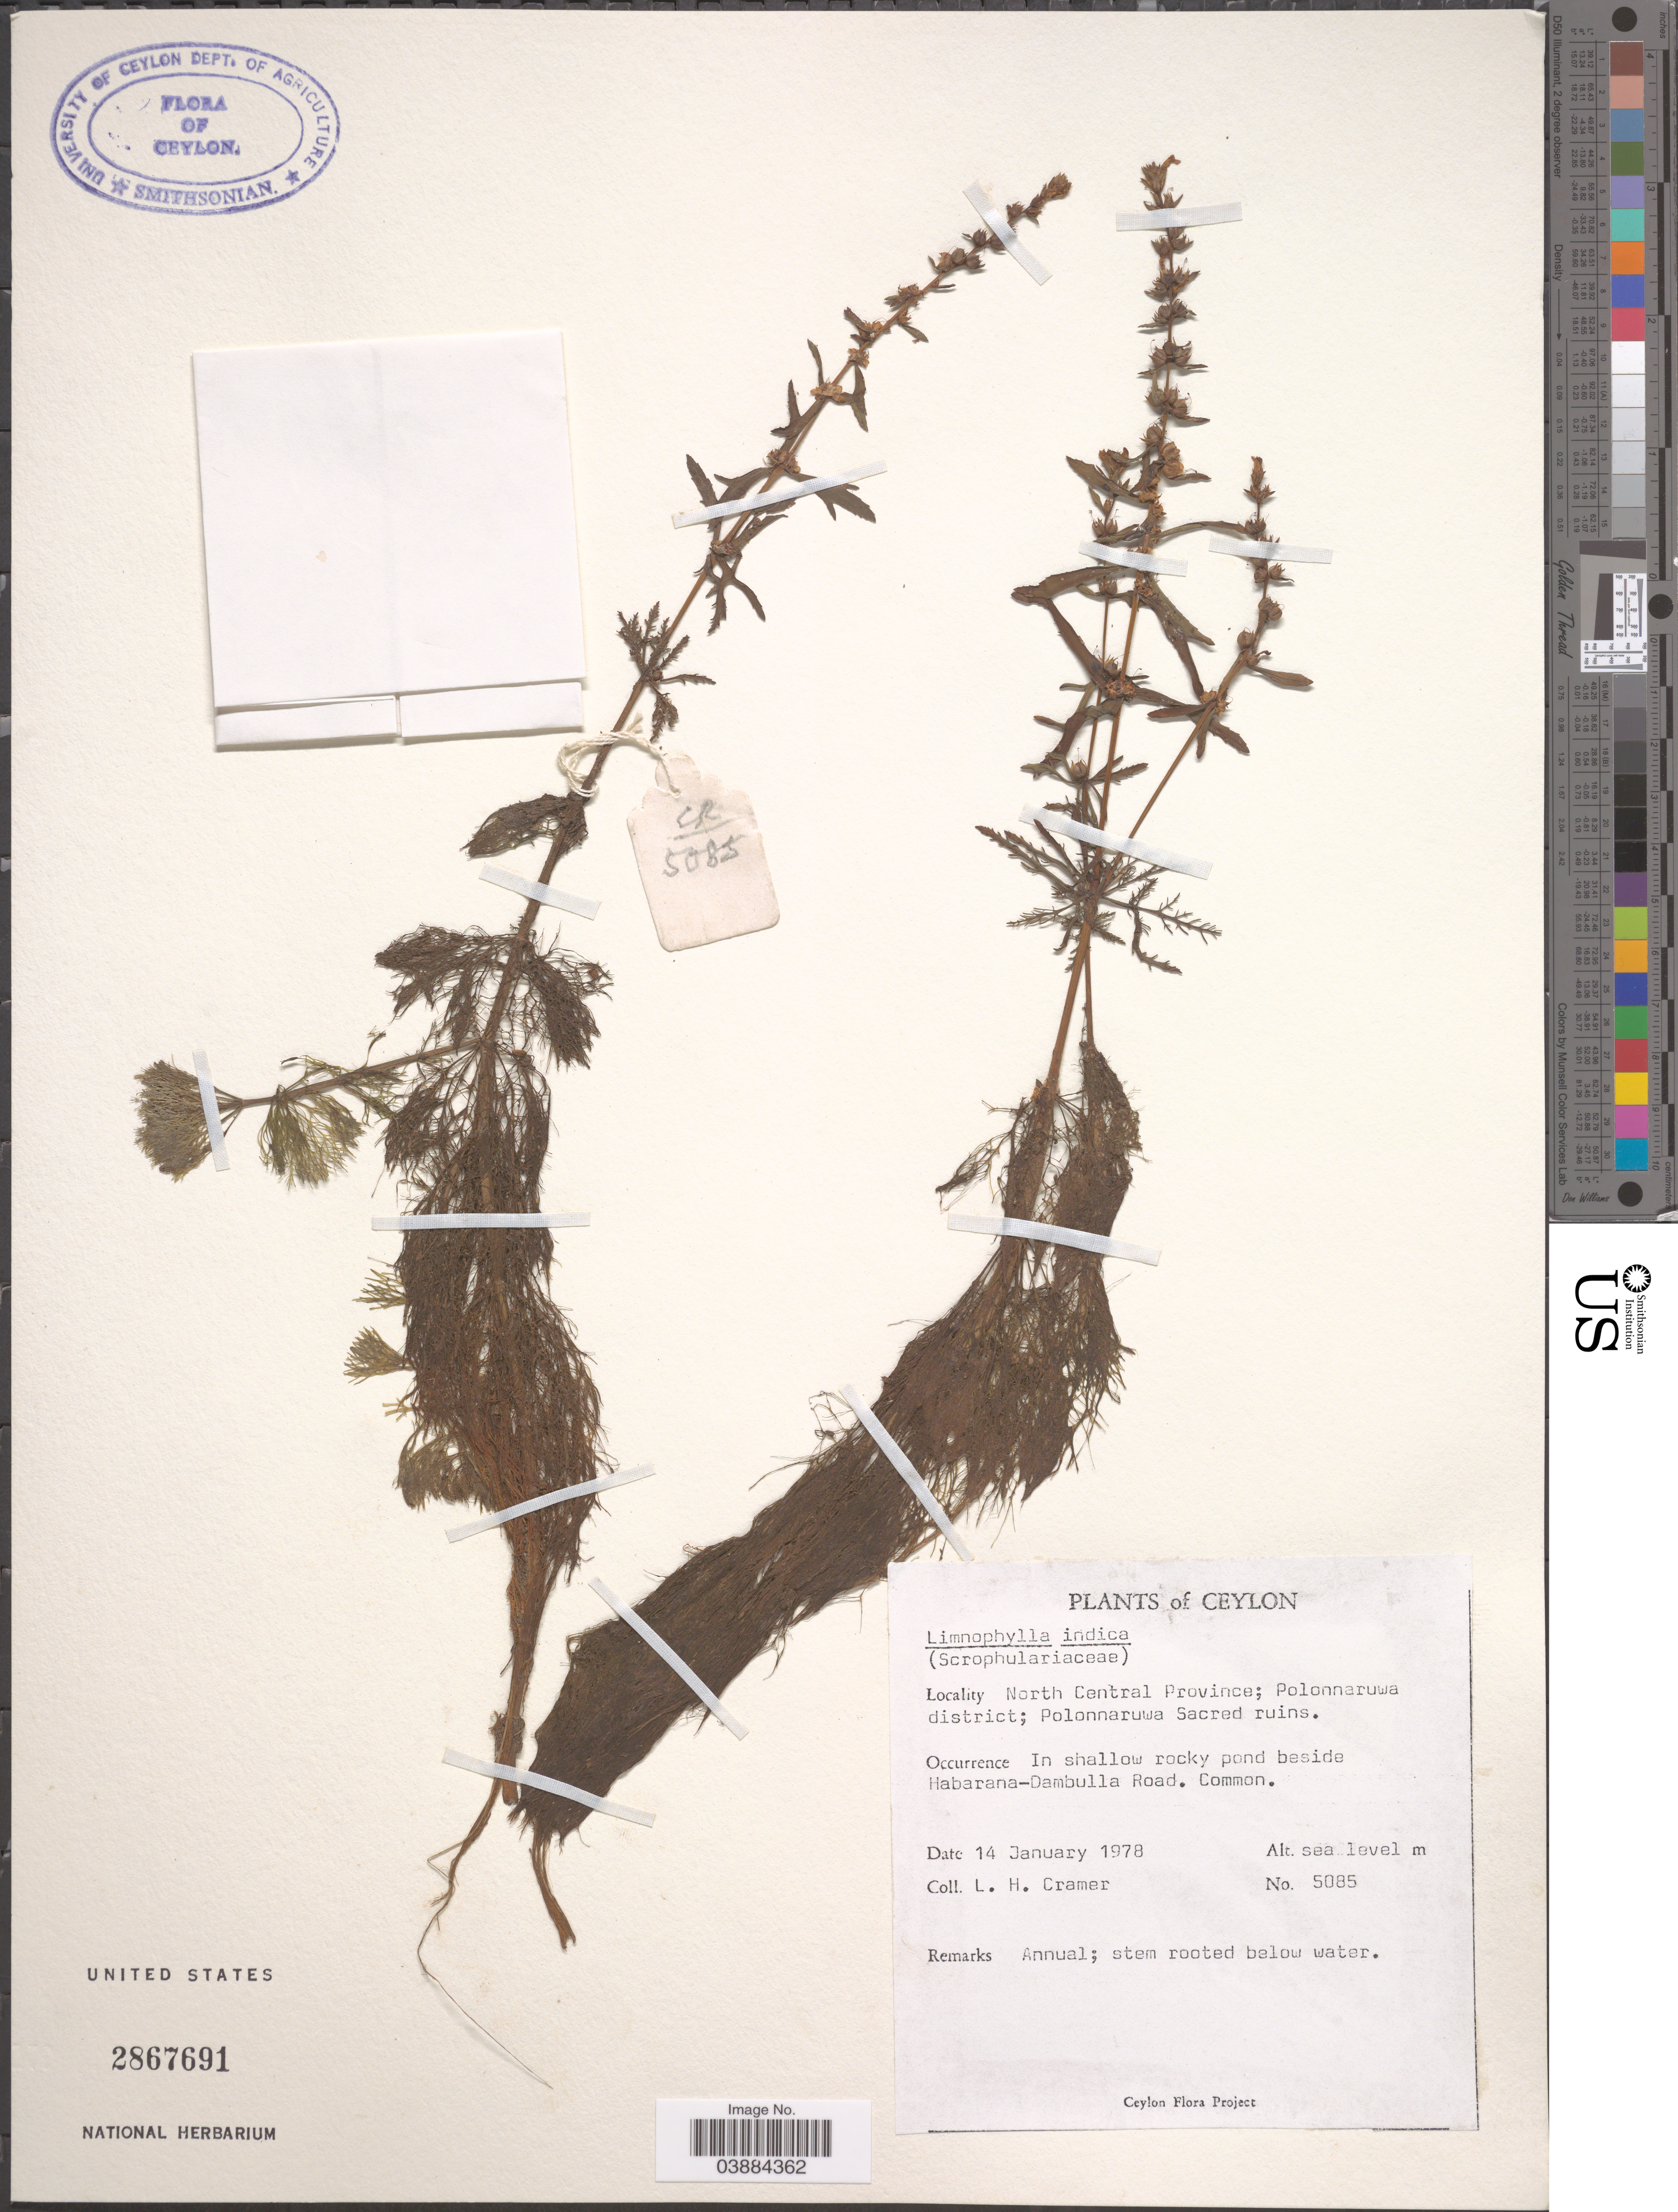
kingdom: Plantae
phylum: Tracheophyta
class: Magnoliopsida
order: Lamiales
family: Plantaginaceae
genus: Limnophila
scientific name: Limnophila indica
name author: (L.) Druce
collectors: L. H. Cramer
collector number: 5085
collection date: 1978-01-14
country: Sri Lanka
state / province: North Central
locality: Ceylon. Polonnaruwa district; Polonnaruwa Sacred ruins. Pond beside Habarana-Dambulla Road.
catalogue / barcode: US 2867691